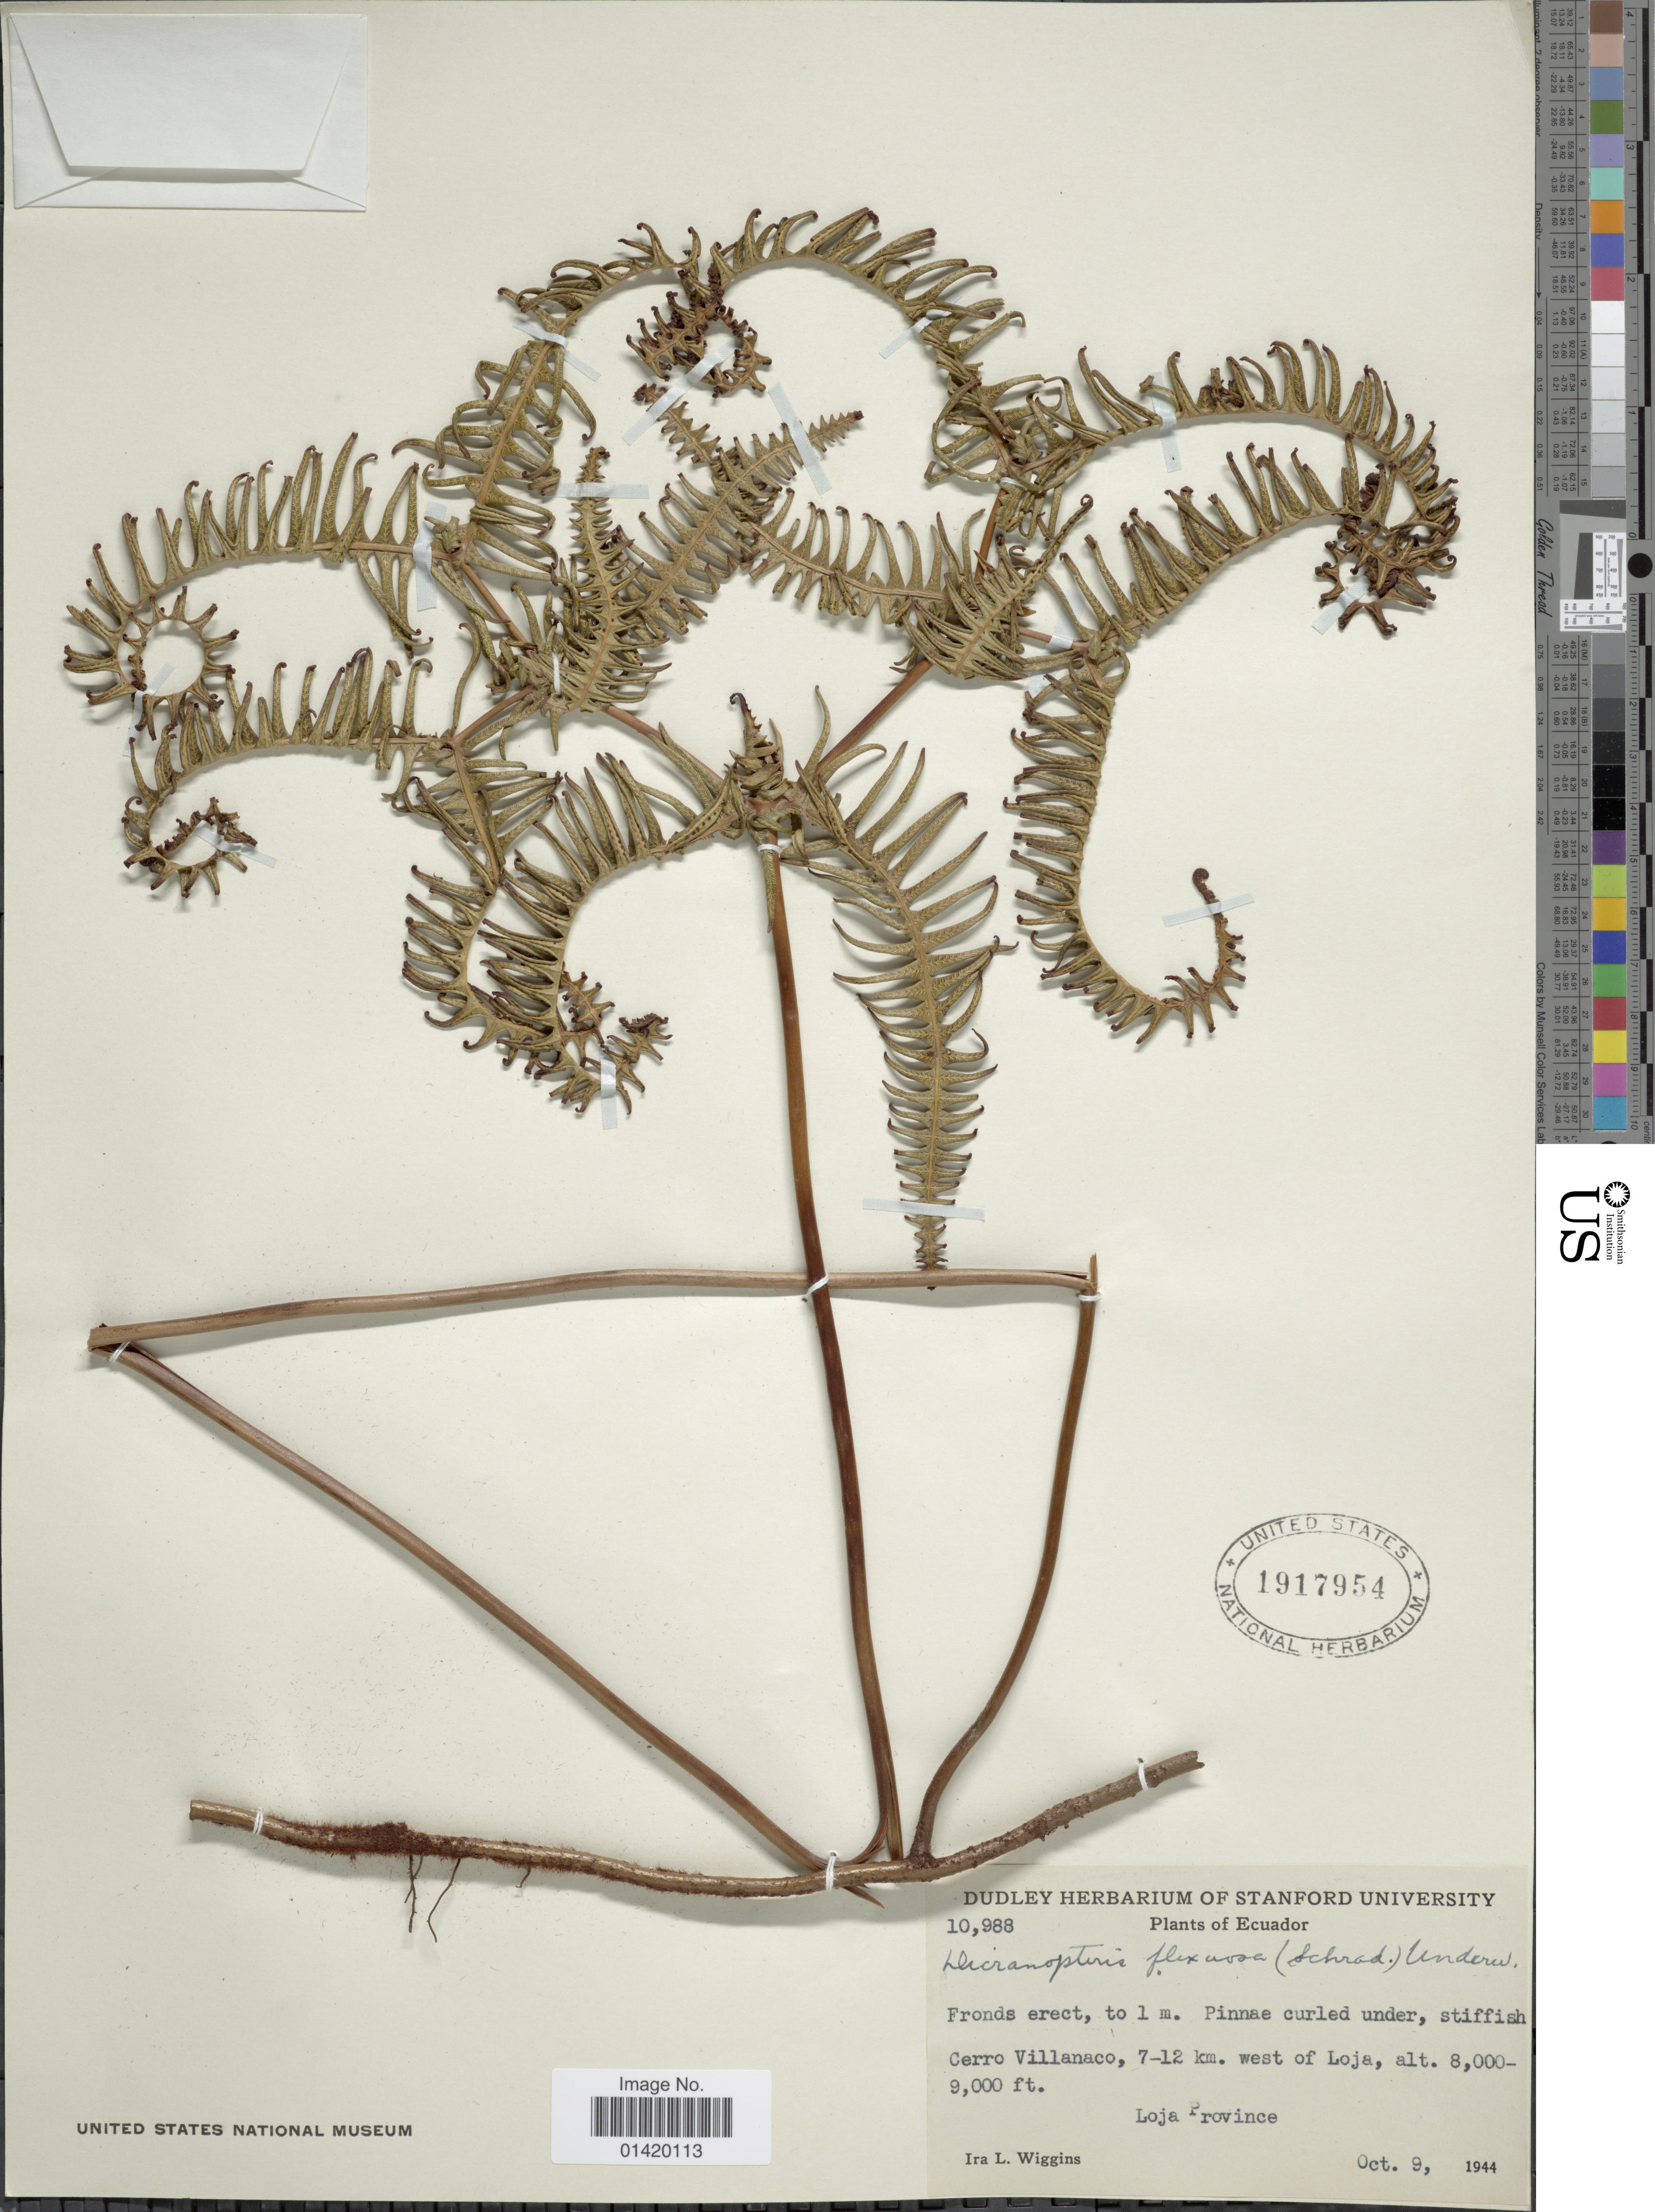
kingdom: Plantae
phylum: Tracheophyta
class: Polypodiopsida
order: Gleicheniales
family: Gleicheniaceae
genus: Dicranopteris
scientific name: Dicranopteris flexuosa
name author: (Schrad.) Underw.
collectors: I. L. Wiggins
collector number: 10988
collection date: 1944-10-09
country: Ecuador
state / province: Loja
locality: Cerro Villanaco, 7-12 km. west of Loja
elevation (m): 2438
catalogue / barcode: US 1917954